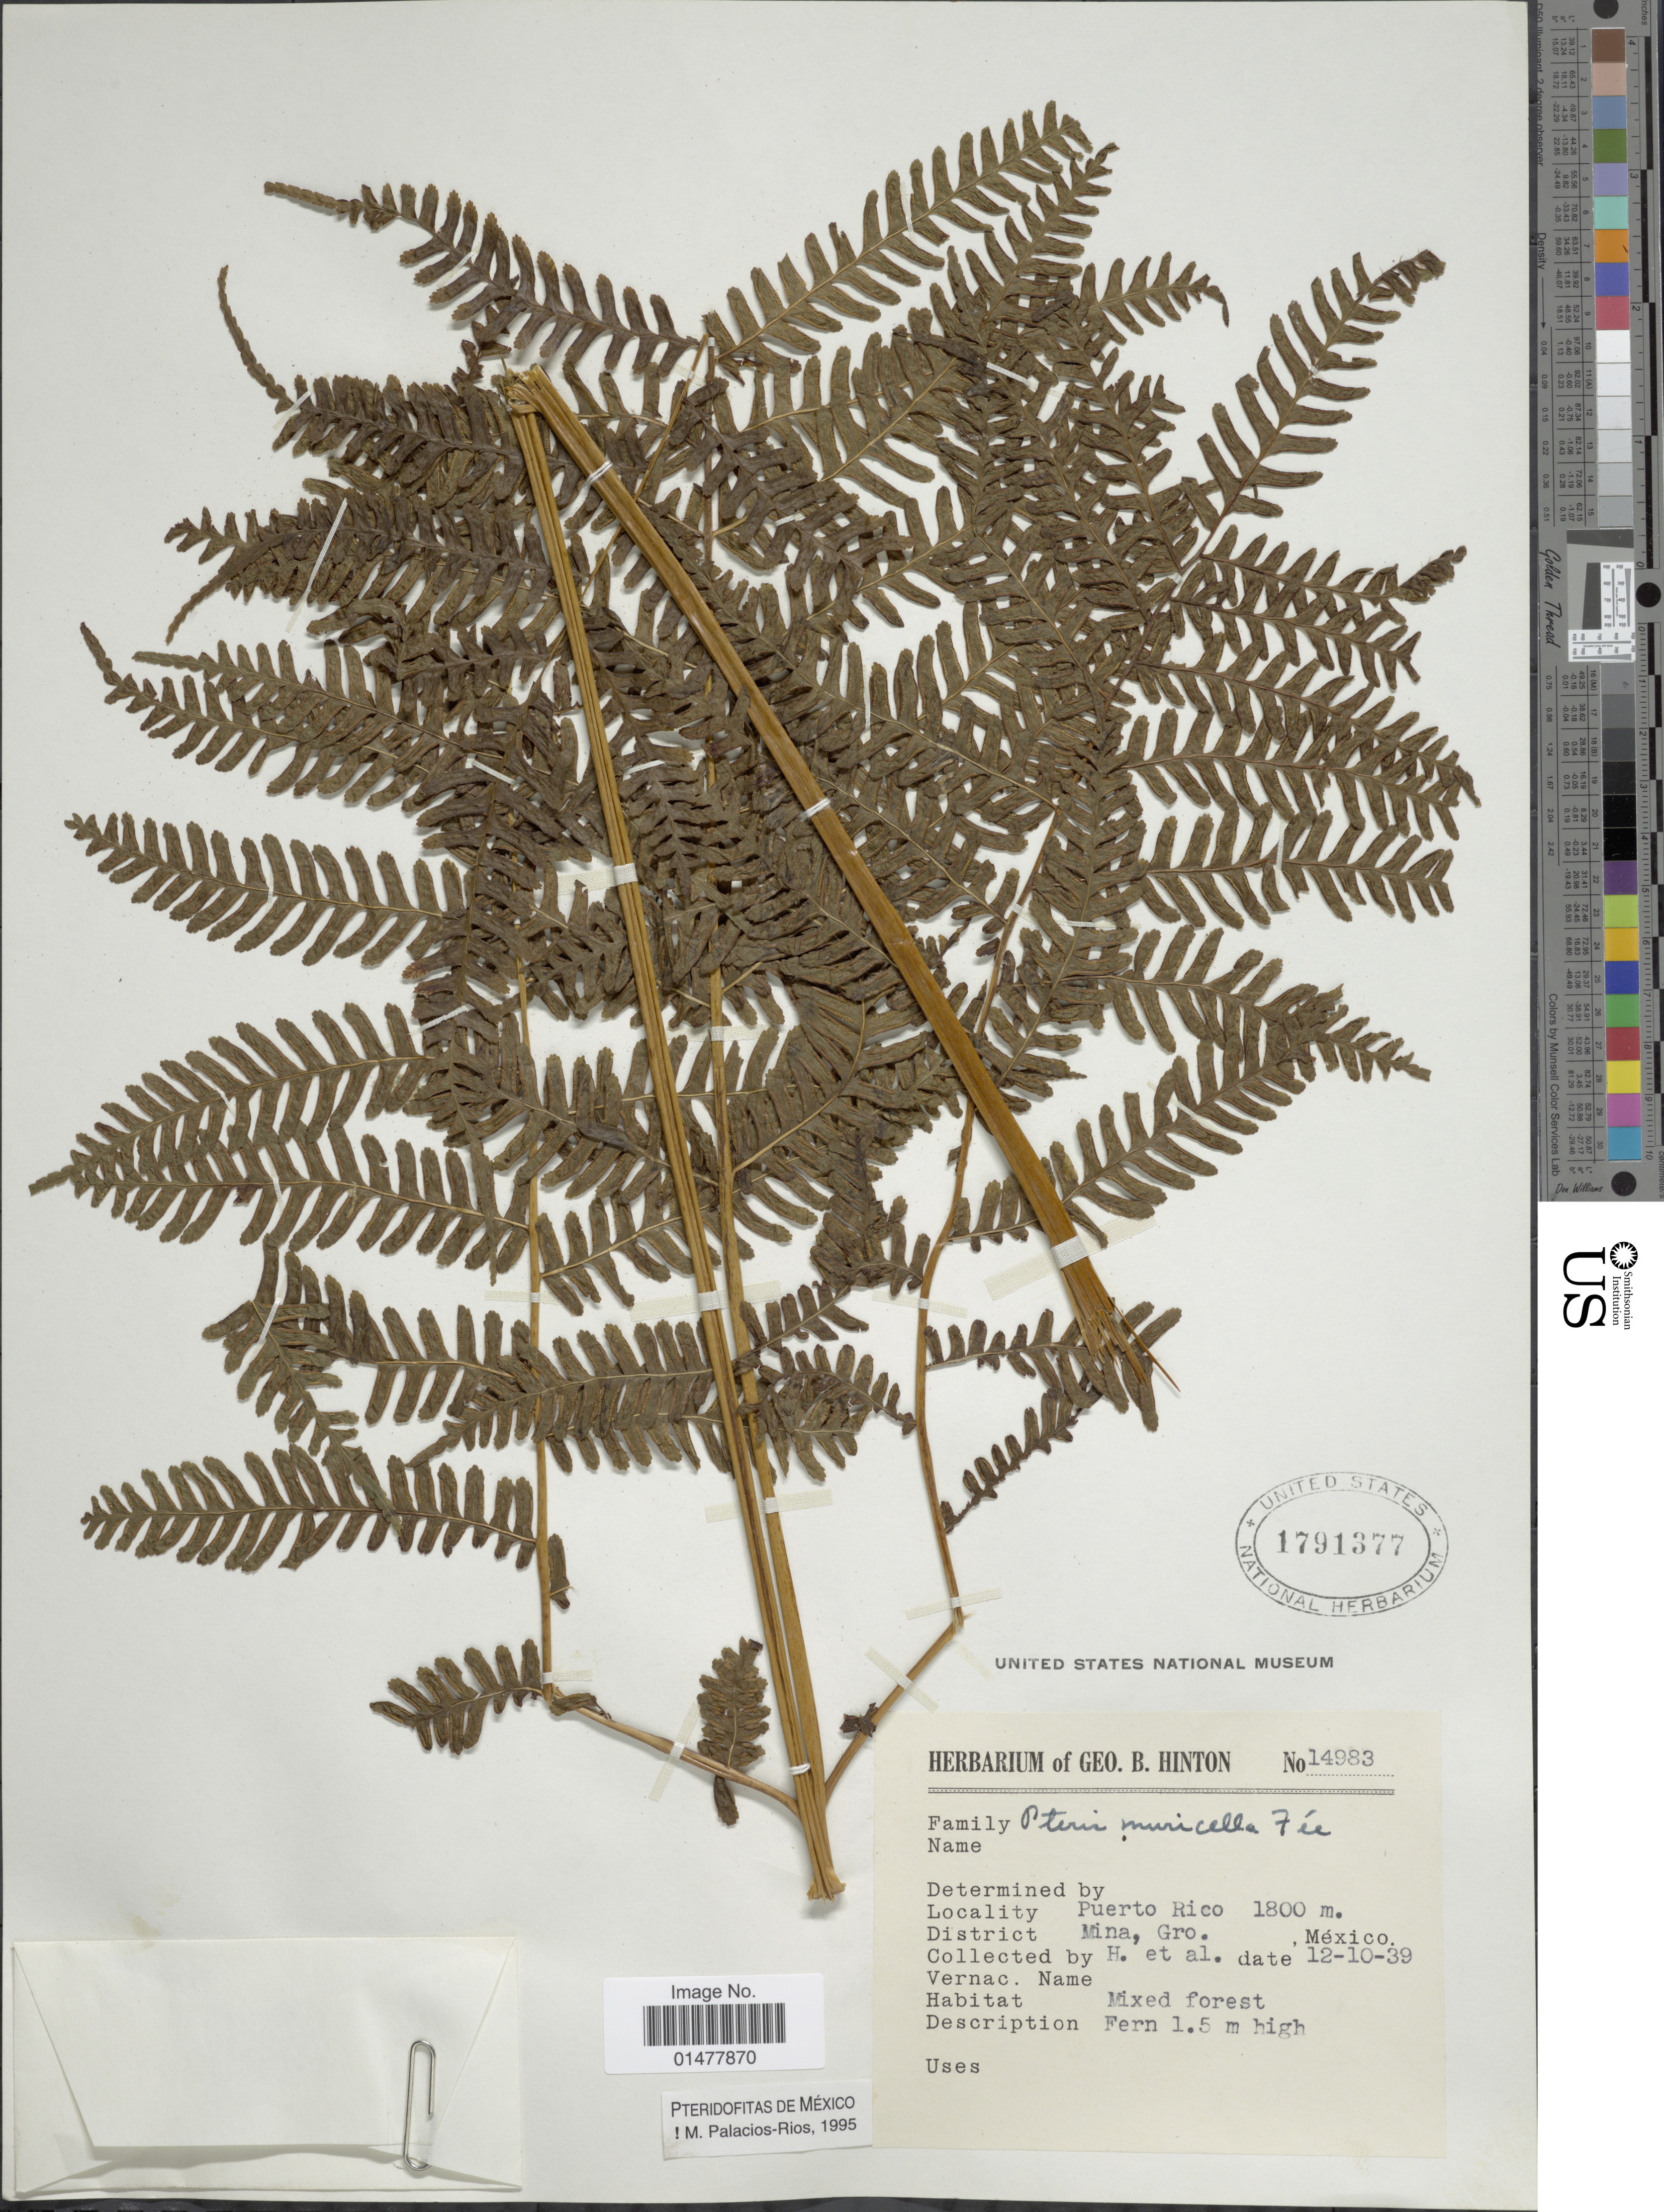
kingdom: Plantae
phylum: Tracheophyta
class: Polypodiopsida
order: Polypodiales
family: Pteridaceae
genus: Pteris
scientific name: Pteris muricella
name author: Fée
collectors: G. B. Hinton & et al.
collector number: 14983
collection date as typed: Transcribed d/m/y: 12/10/39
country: Mexico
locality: Puerto Rico, Mina, Gro, Mexico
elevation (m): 1800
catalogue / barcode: US 1791377